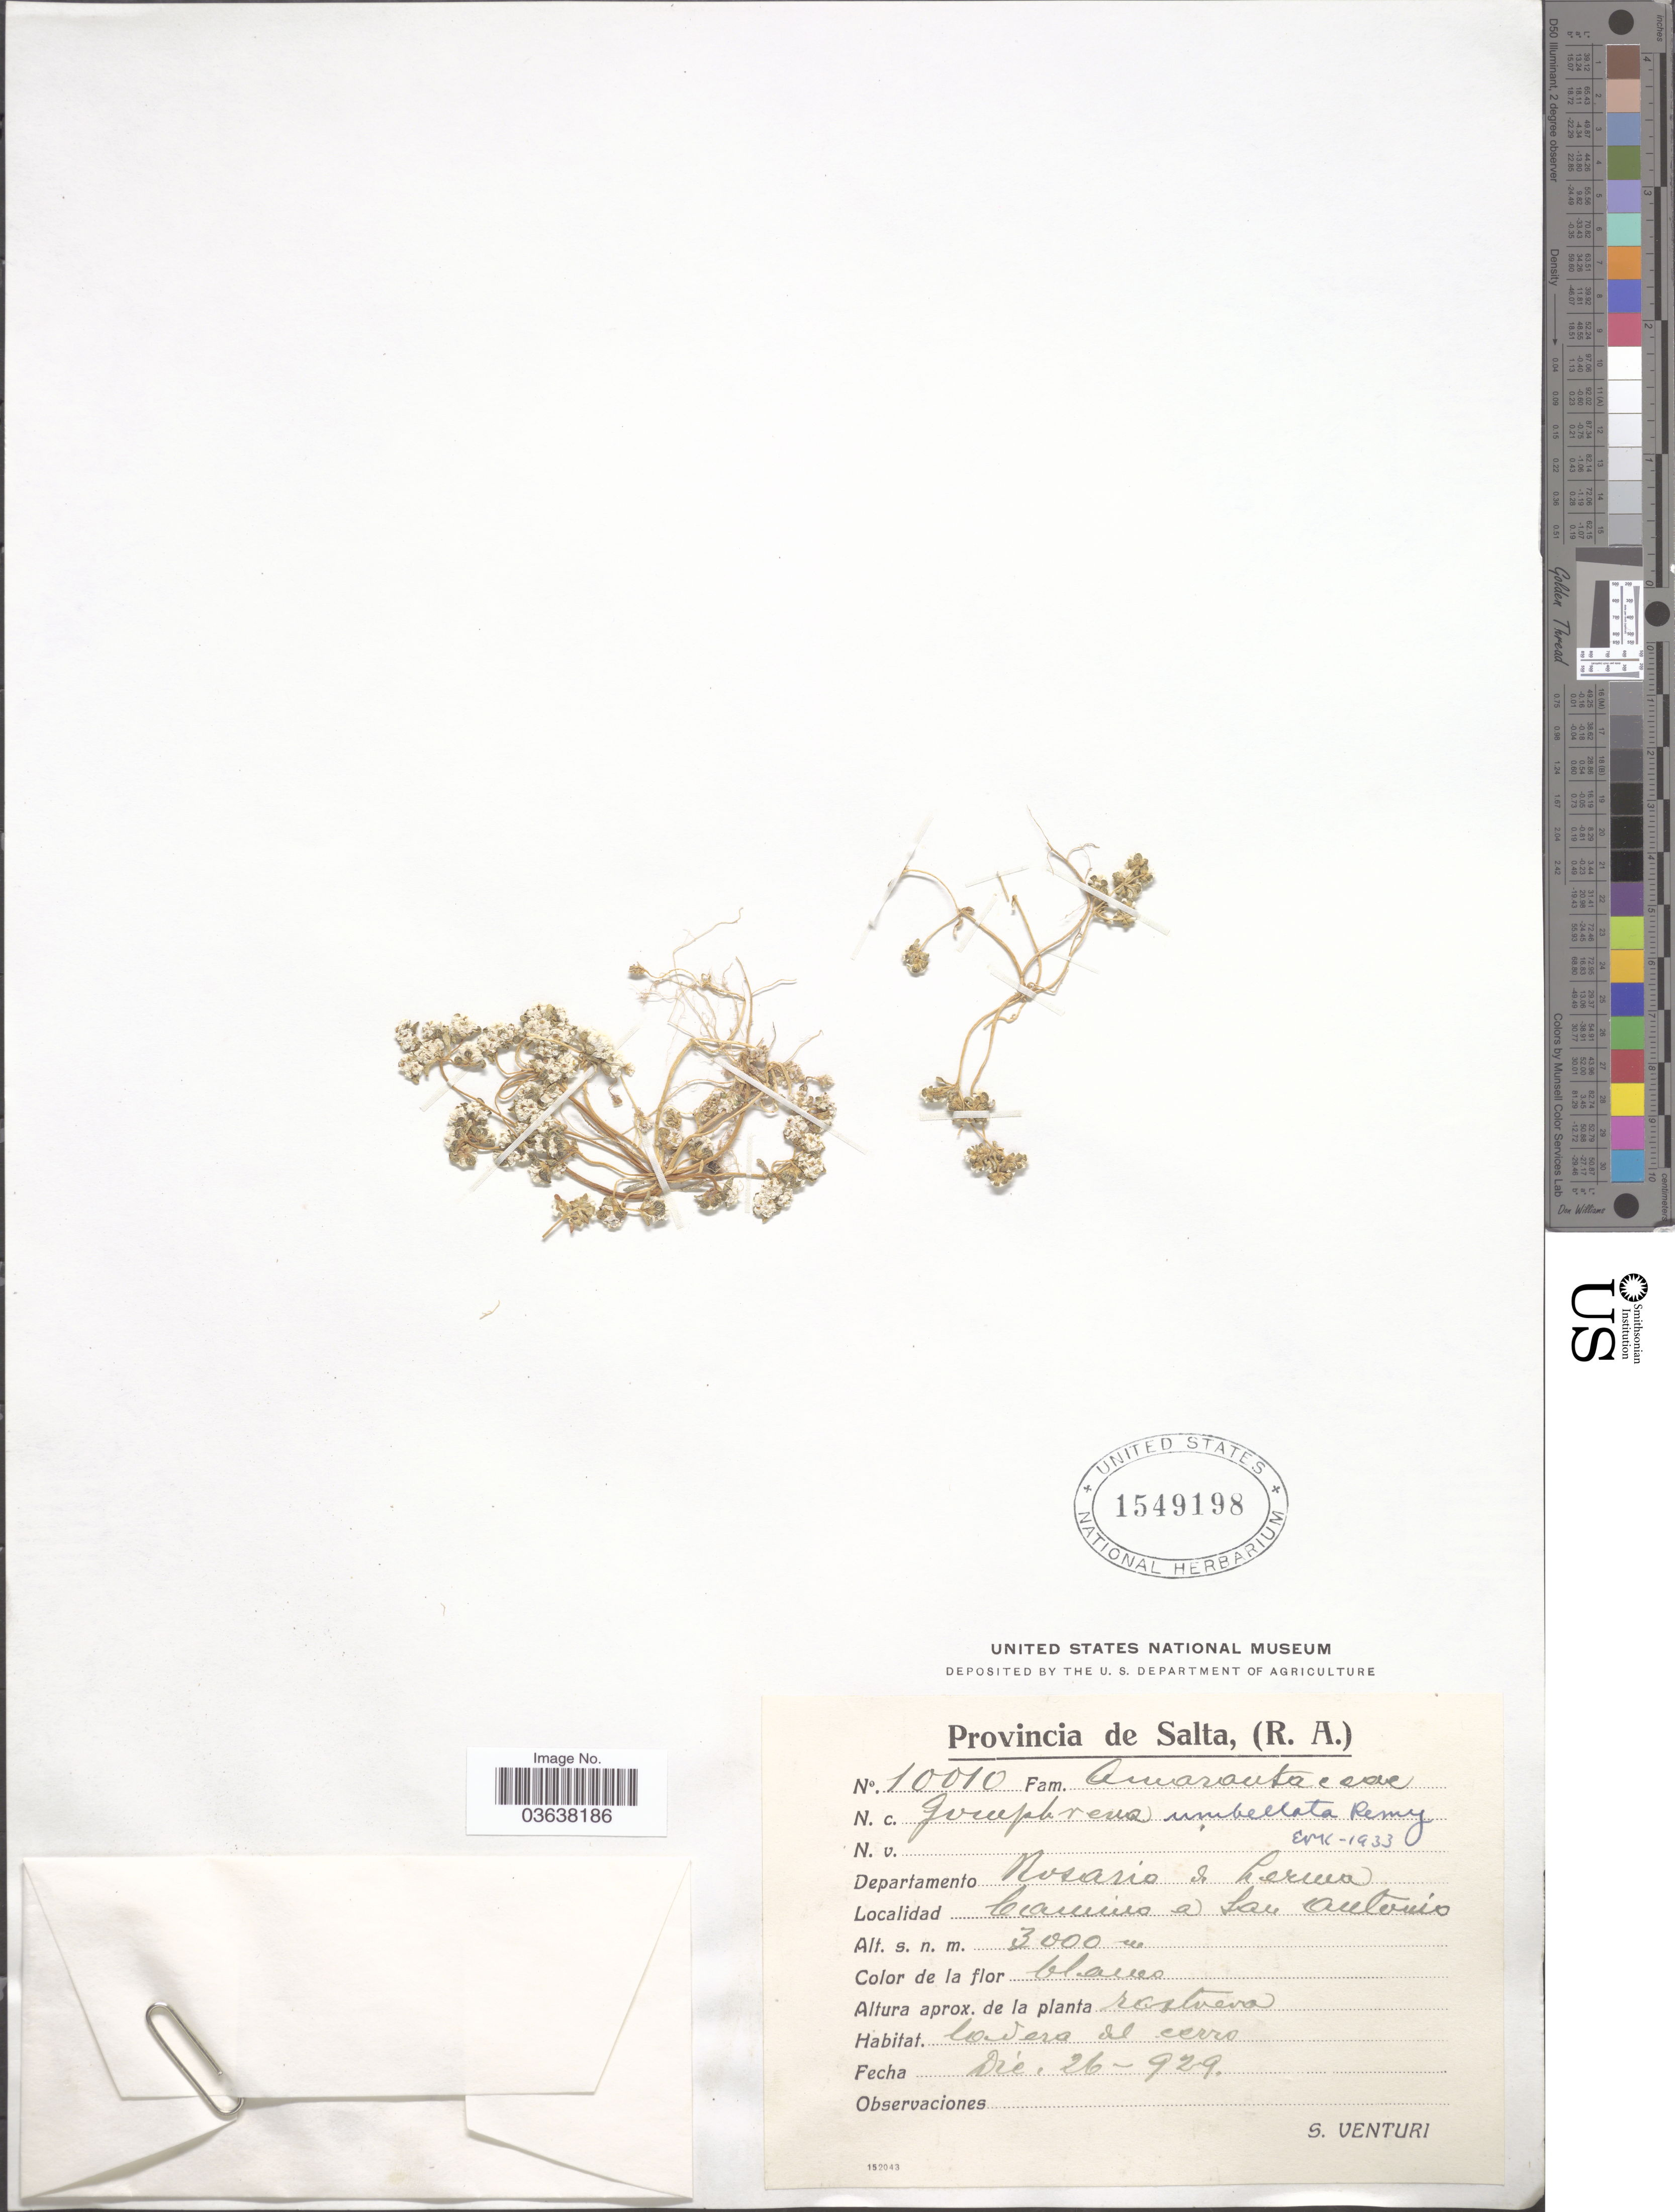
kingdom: Plantae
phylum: Tracheophyta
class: Magnoliopsida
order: Caryophyllales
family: Amaranthaceae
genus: Gomphrena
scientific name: Gomphrena umbellata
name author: Remy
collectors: S. Venturi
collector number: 10010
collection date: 1929-12-26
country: Argentina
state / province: Salta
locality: Departamento Rosario de Lerma. Camino a San Antonio.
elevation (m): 3000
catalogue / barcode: US 1549198